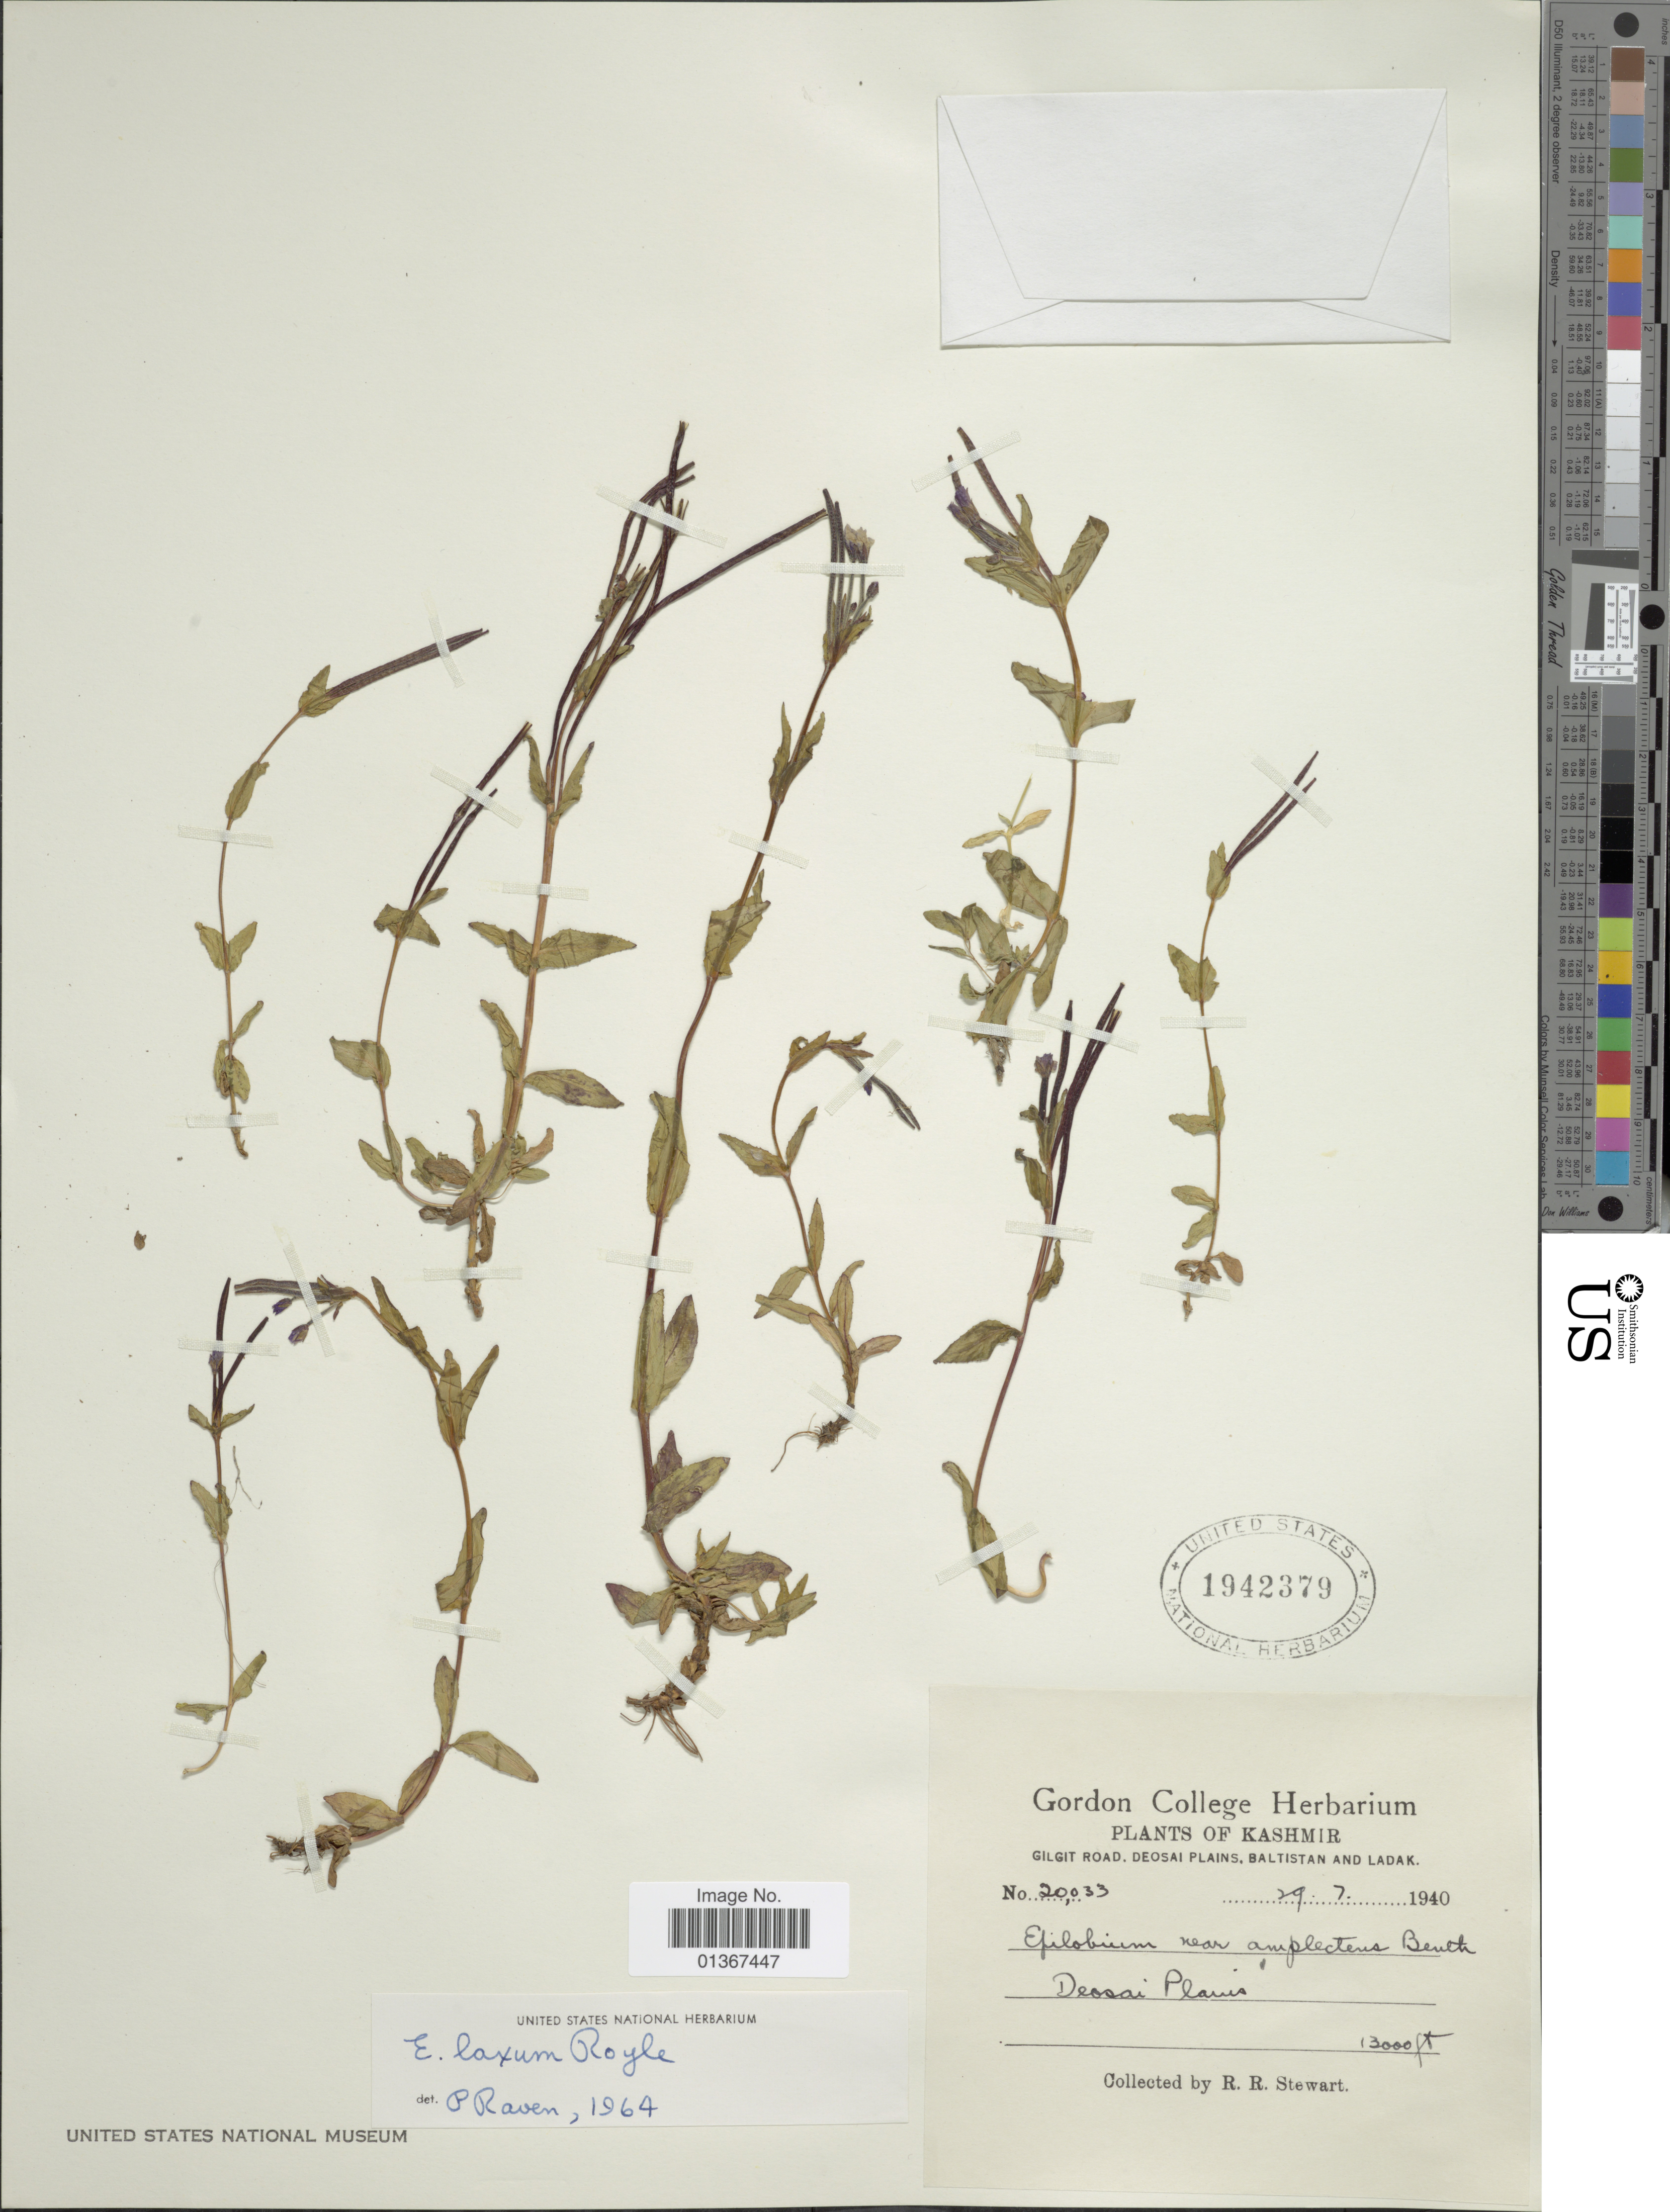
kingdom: Plantae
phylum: Tracheophyta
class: Magnoliopsida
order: Myrtales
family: Onagraceae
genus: Epilobium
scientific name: Epilobium laxum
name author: Royle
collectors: R. R. Stewart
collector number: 20033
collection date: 1940-07-29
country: Pakistan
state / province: Gilgit-Baltistan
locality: Kashmir. Gilgit road, Deosai plains, Baltistan and Ladak. Deosai Plains.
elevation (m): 3962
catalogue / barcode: US 1942379